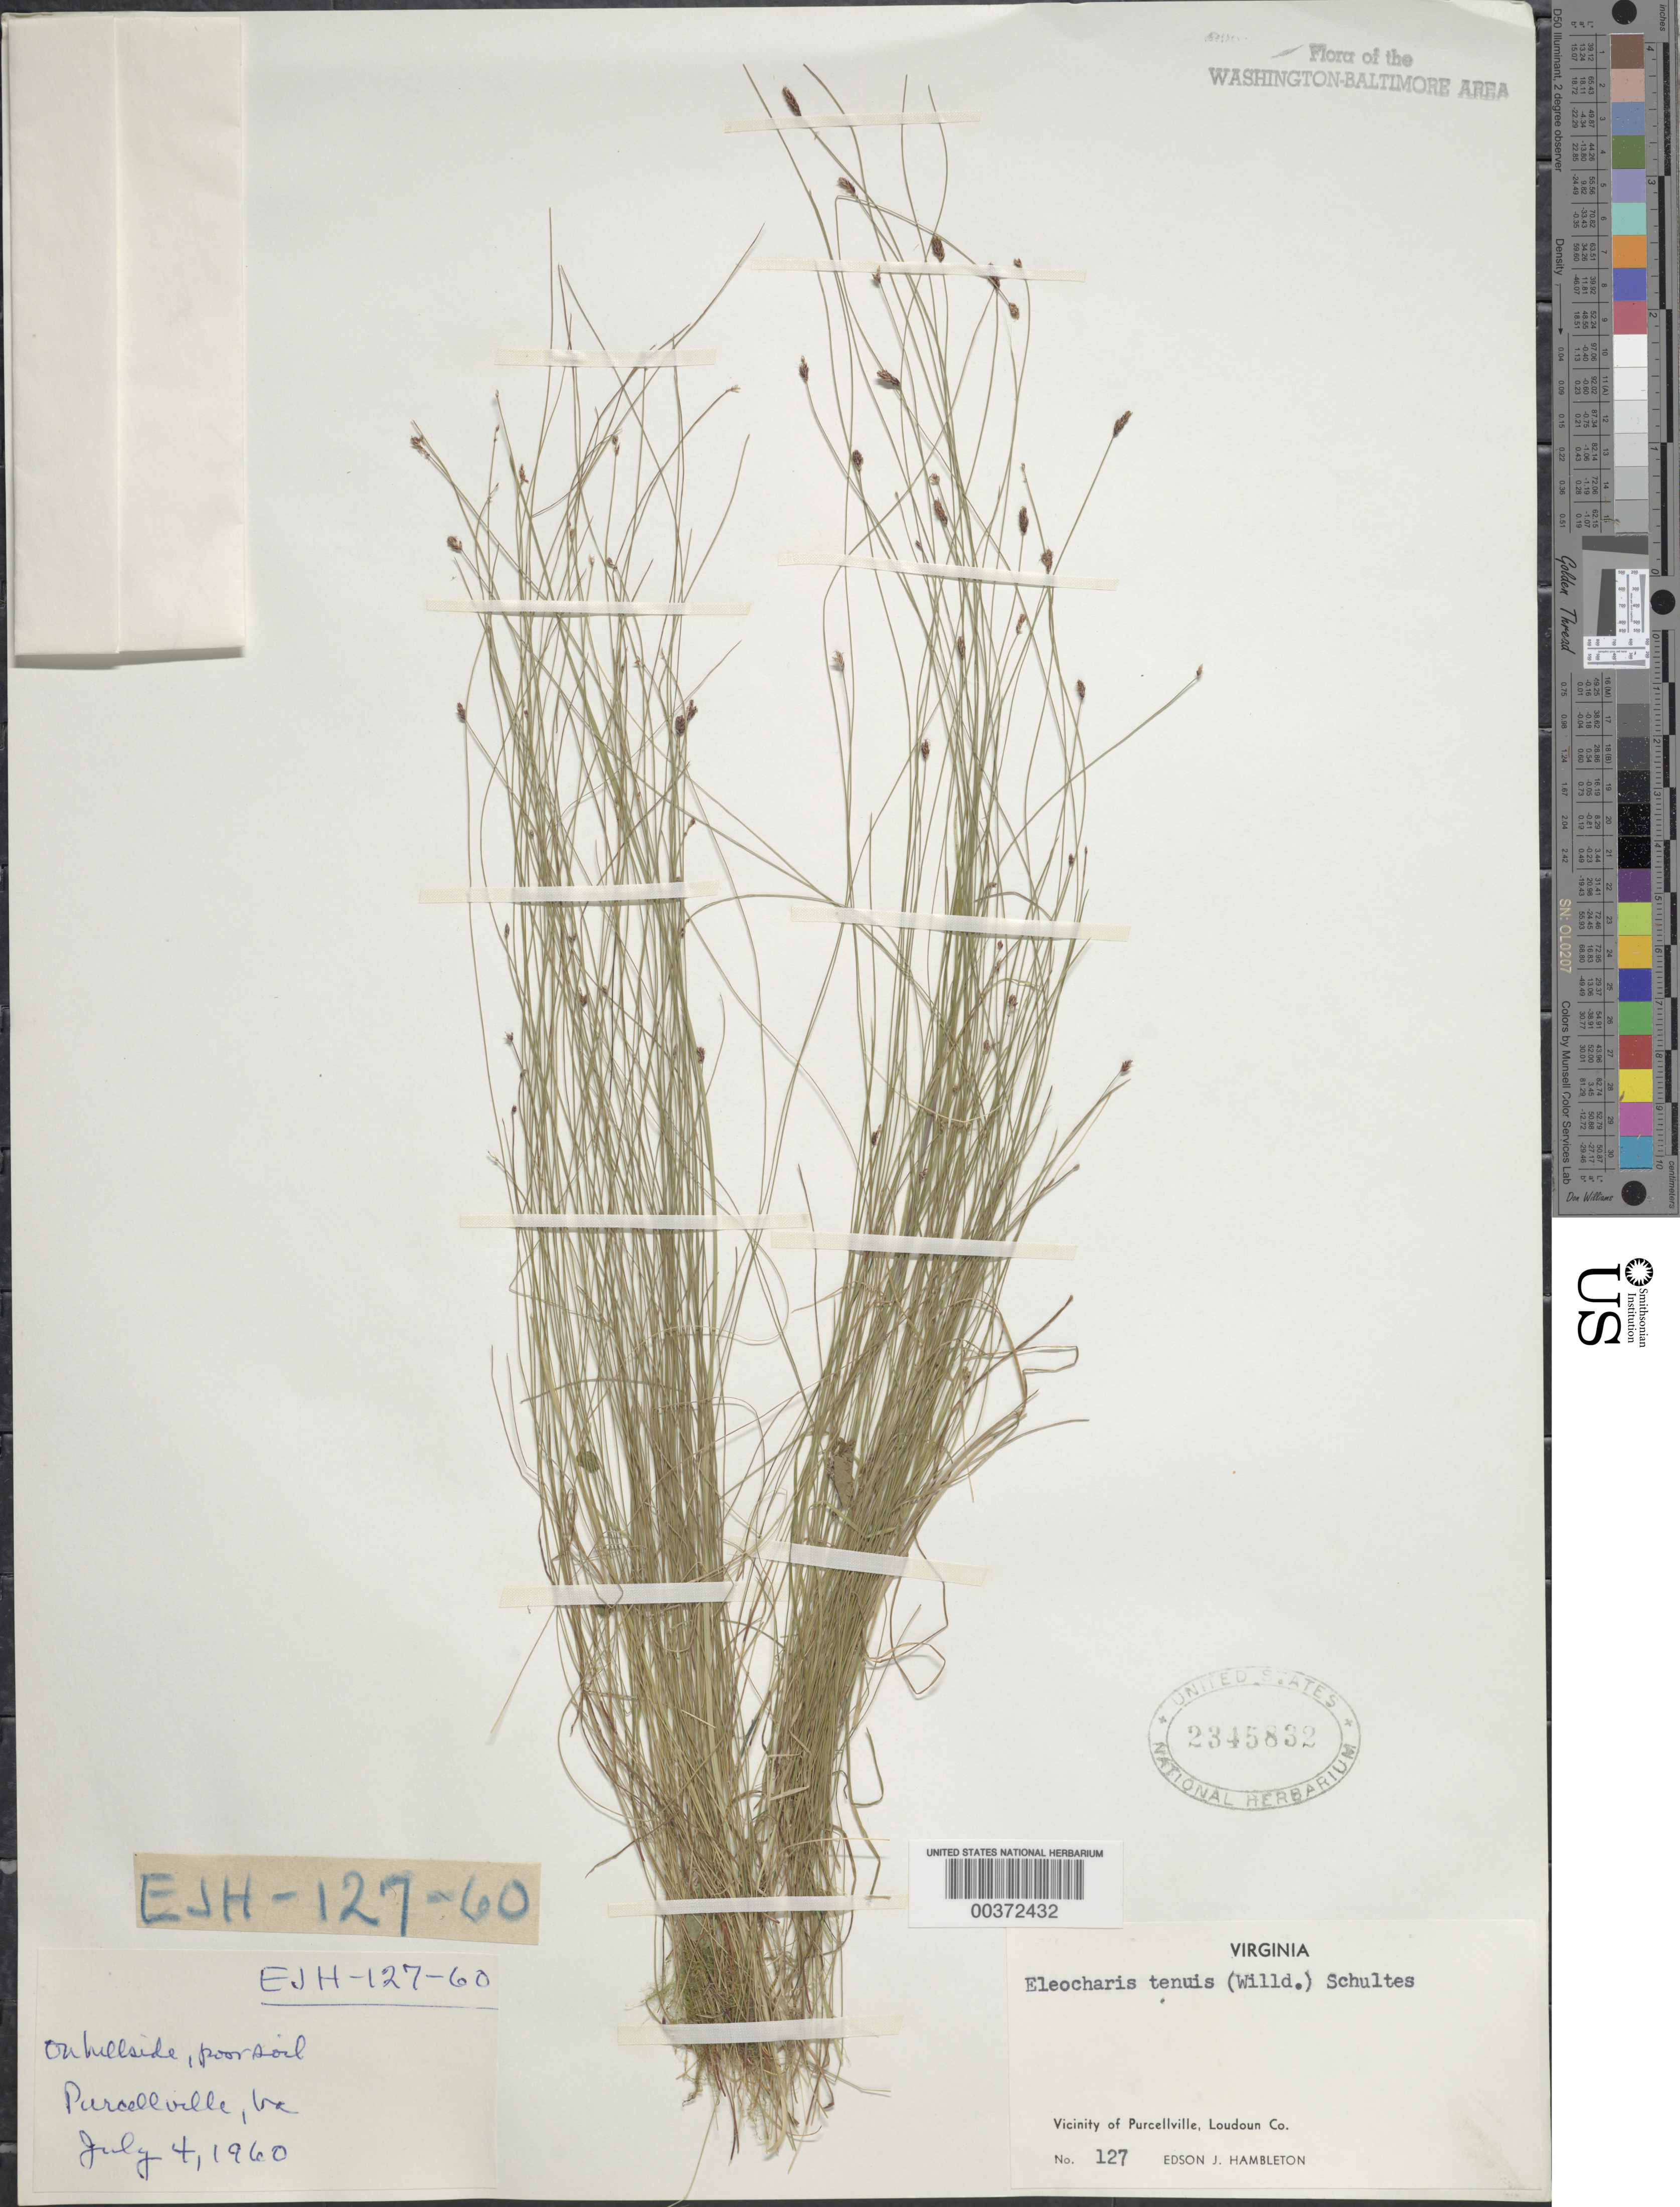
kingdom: Plantae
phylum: Tracheophyta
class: Liliopsida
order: Poales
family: Cyperaceae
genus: Eleocharis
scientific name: Eleocharis tenuis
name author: (Willd.) Schult.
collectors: E. Hambleton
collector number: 127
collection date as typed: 04 Jul 1960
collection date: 1960-07-04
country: United States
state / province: Virginia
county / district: Loudoun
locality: Purcellville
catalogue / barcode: US 2345832